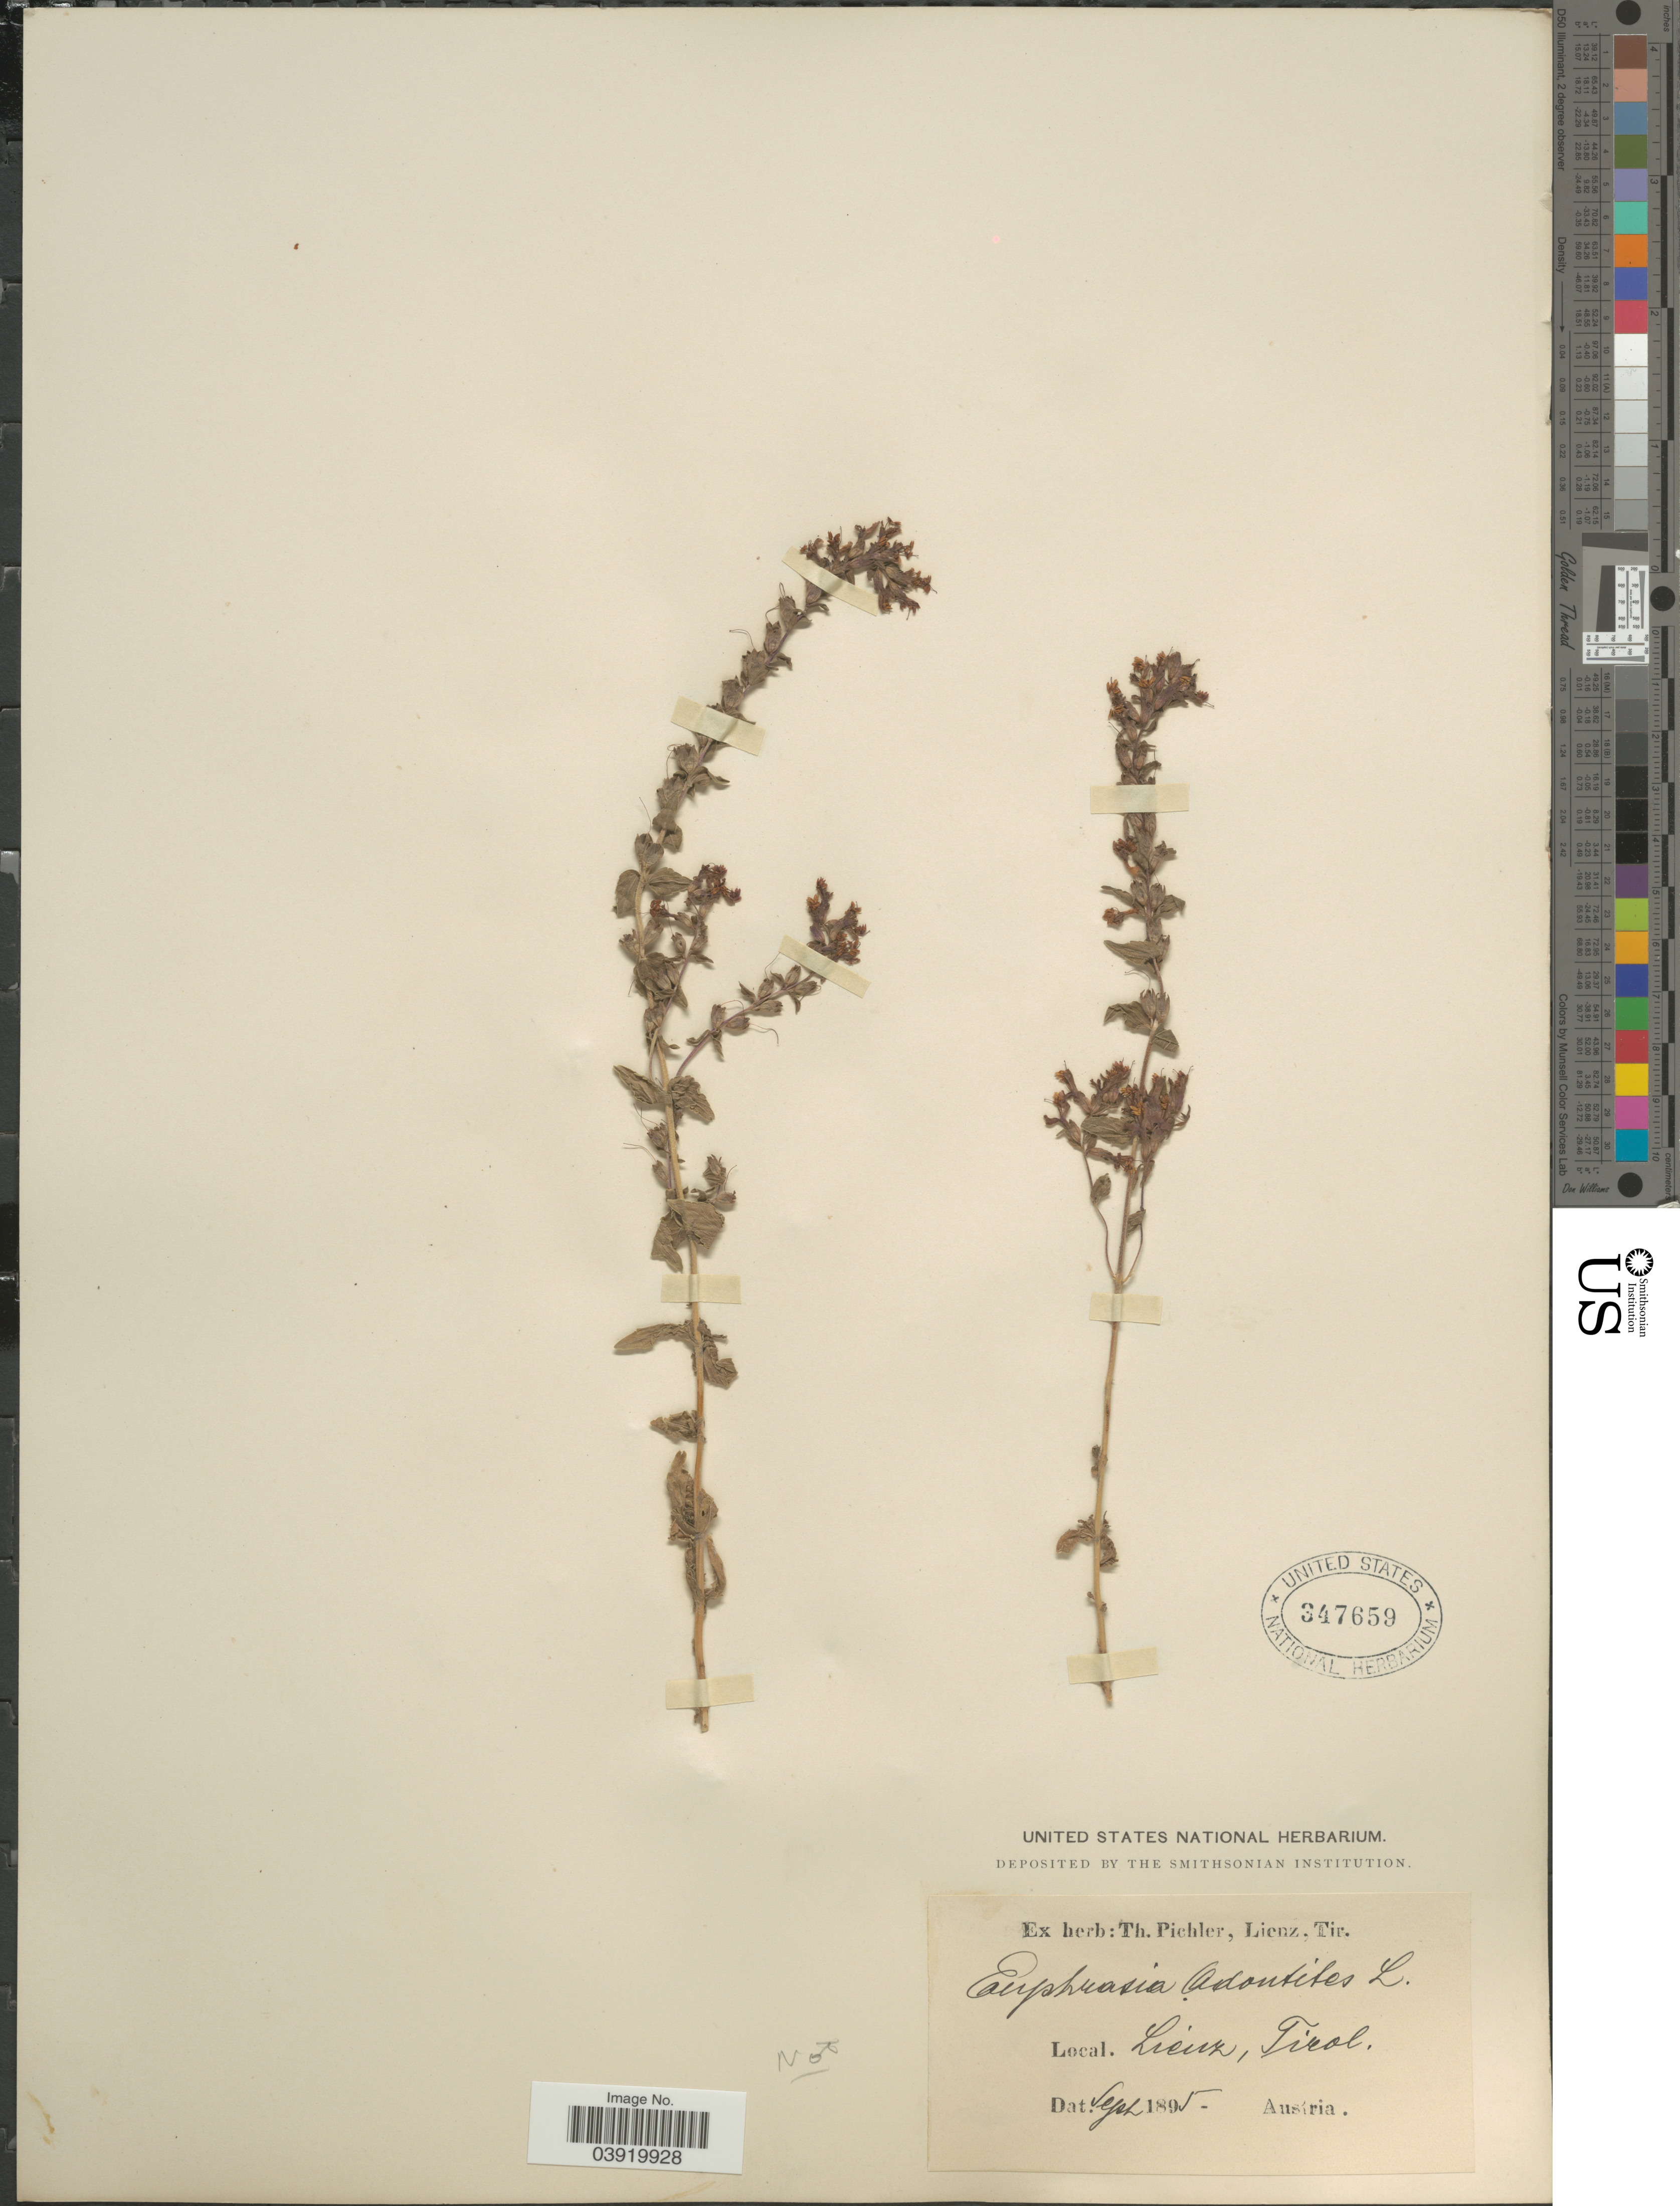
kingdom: Plantae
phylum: Tracheophyta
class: Magnoliopsida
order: Lamiales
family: Orobanchaceae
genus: Odontites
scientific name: Odontites sp.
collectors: ex herb. T. Pichler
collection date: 1895-09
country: Austria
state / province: Tirol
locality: Lienz.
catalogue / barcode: US 347659